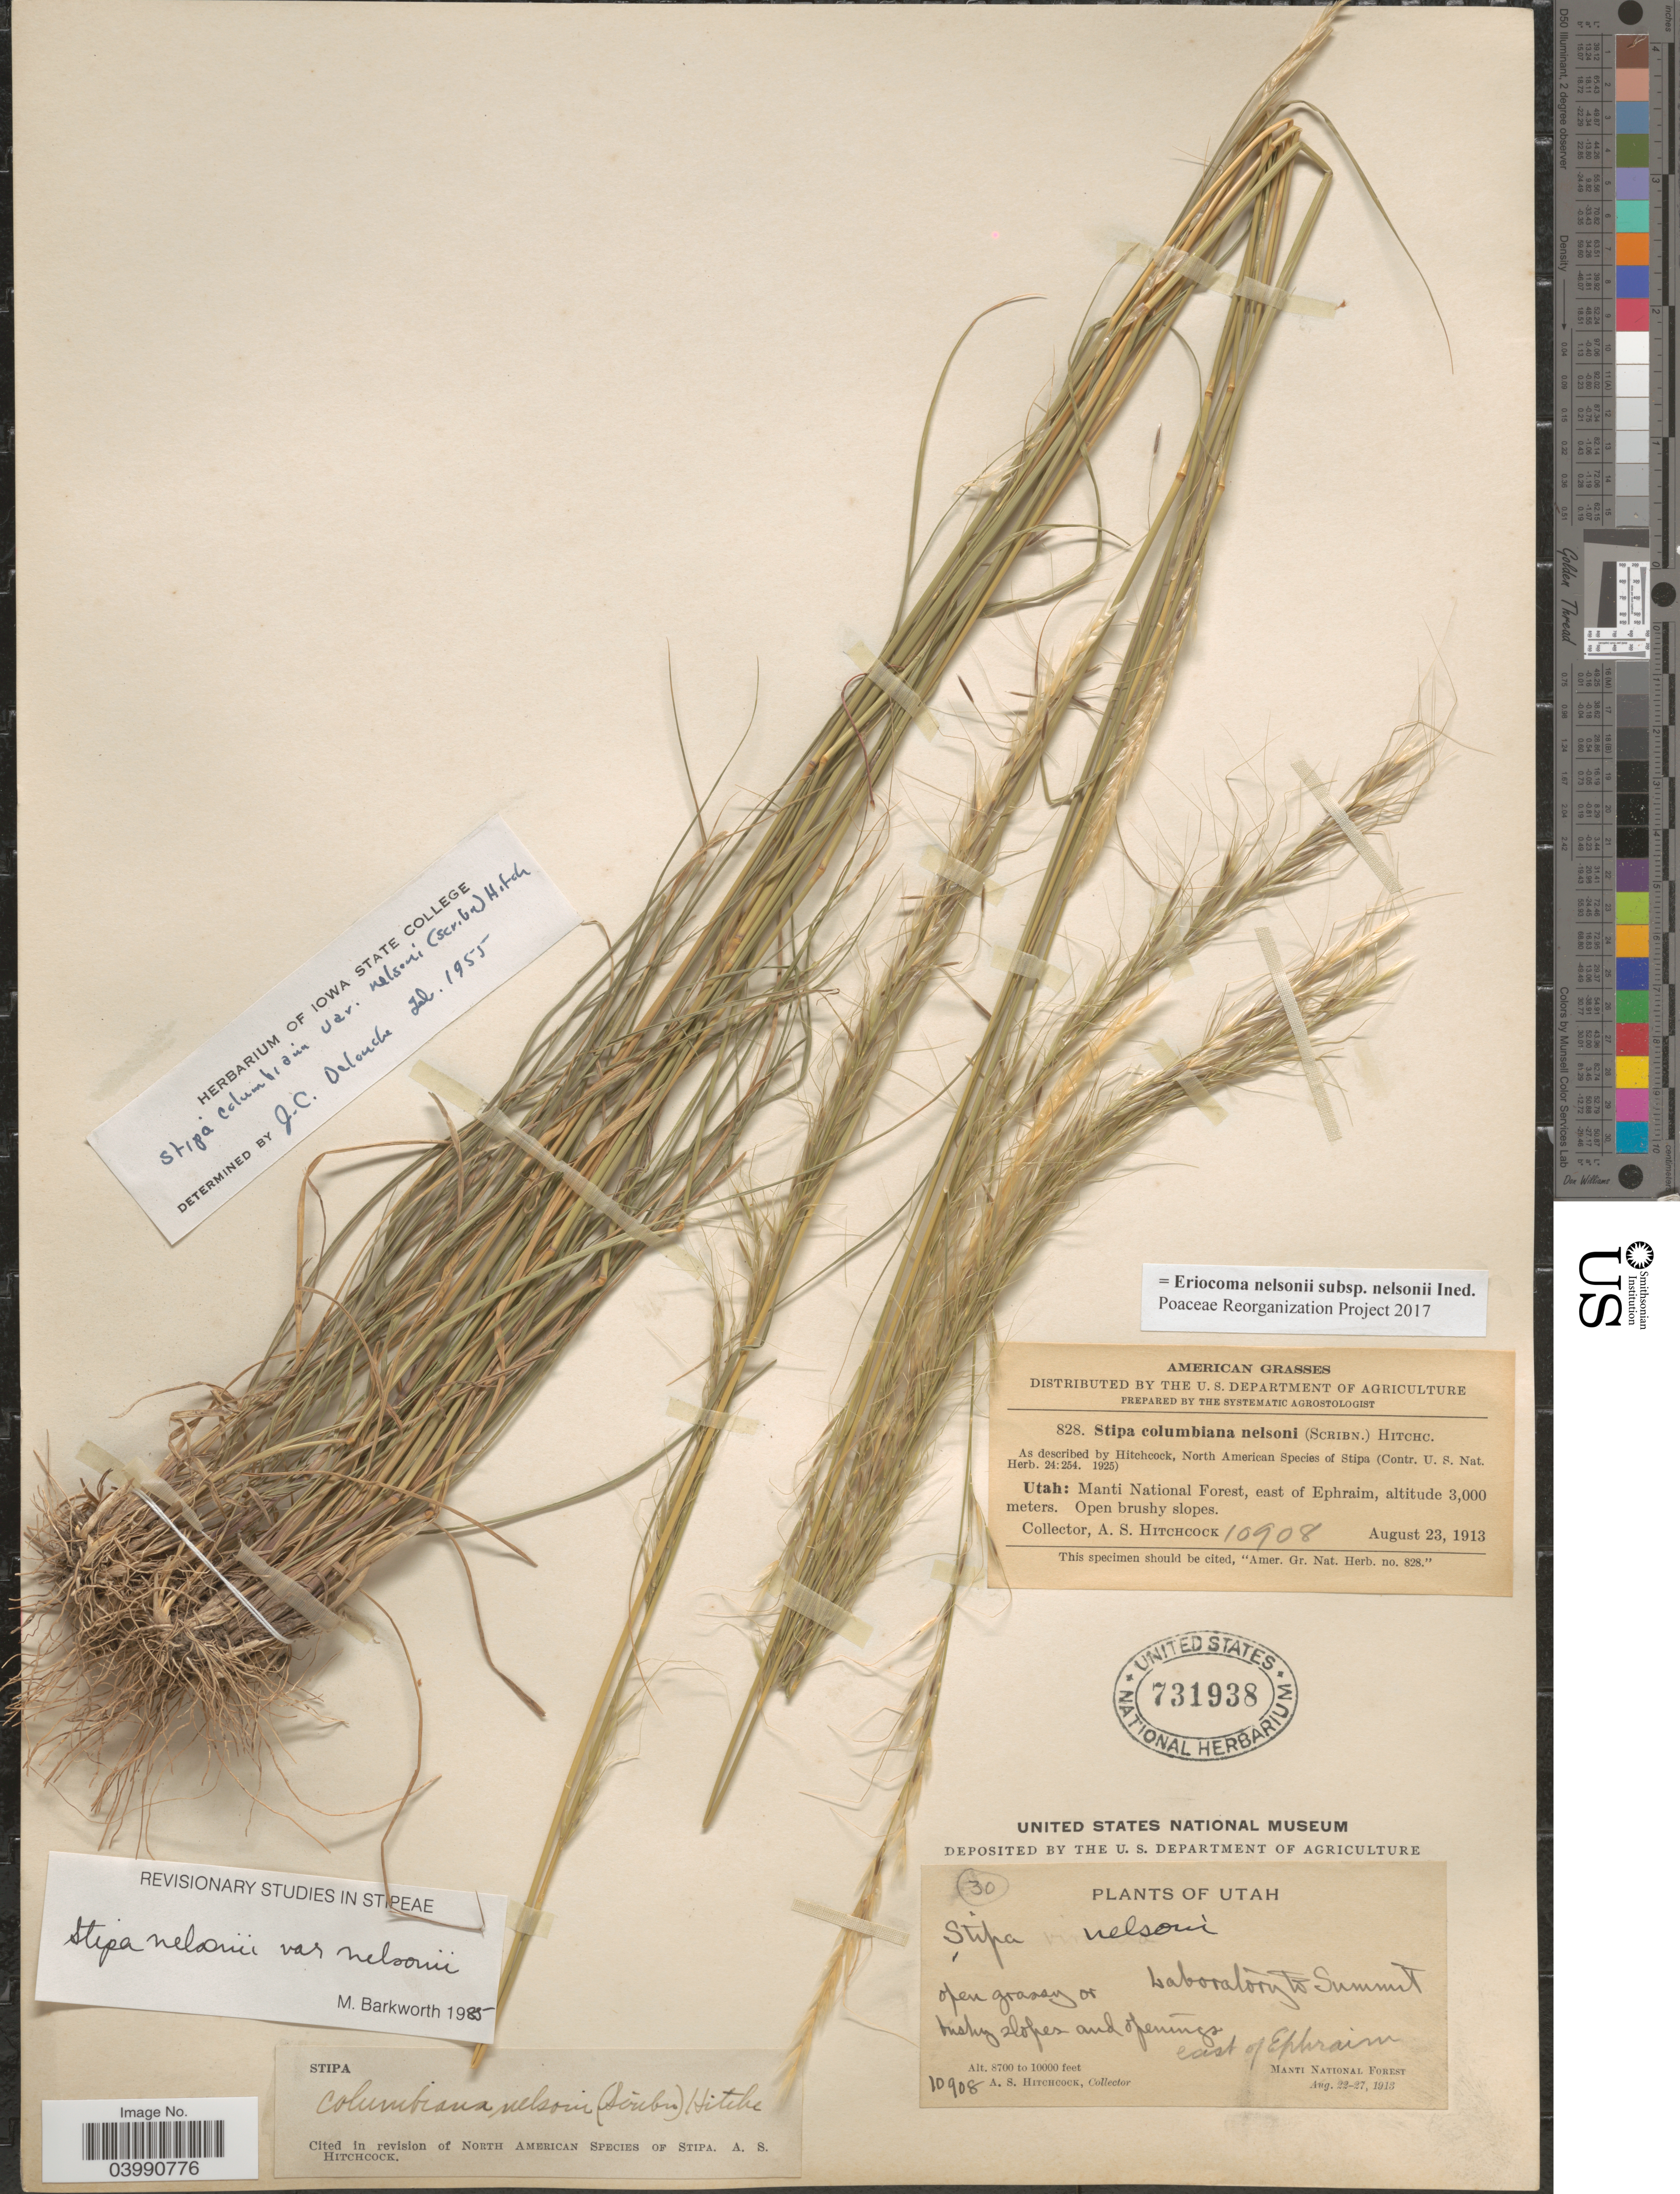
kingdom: Plantae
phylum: Tracheophyta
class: Liliopsida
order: Poales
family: Poaceae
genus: Eriocoma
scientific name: Eriocoma nelsonii subsp. nelsonii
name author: (Scribn.) Romasch.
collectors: A. S. Hitchcock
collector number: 10908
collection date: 1913-08-23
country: United States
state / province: Utah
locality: Manti National Forest, east of Ephraim. Laboratory to Summit.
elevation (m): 3000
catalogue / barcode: US 731938